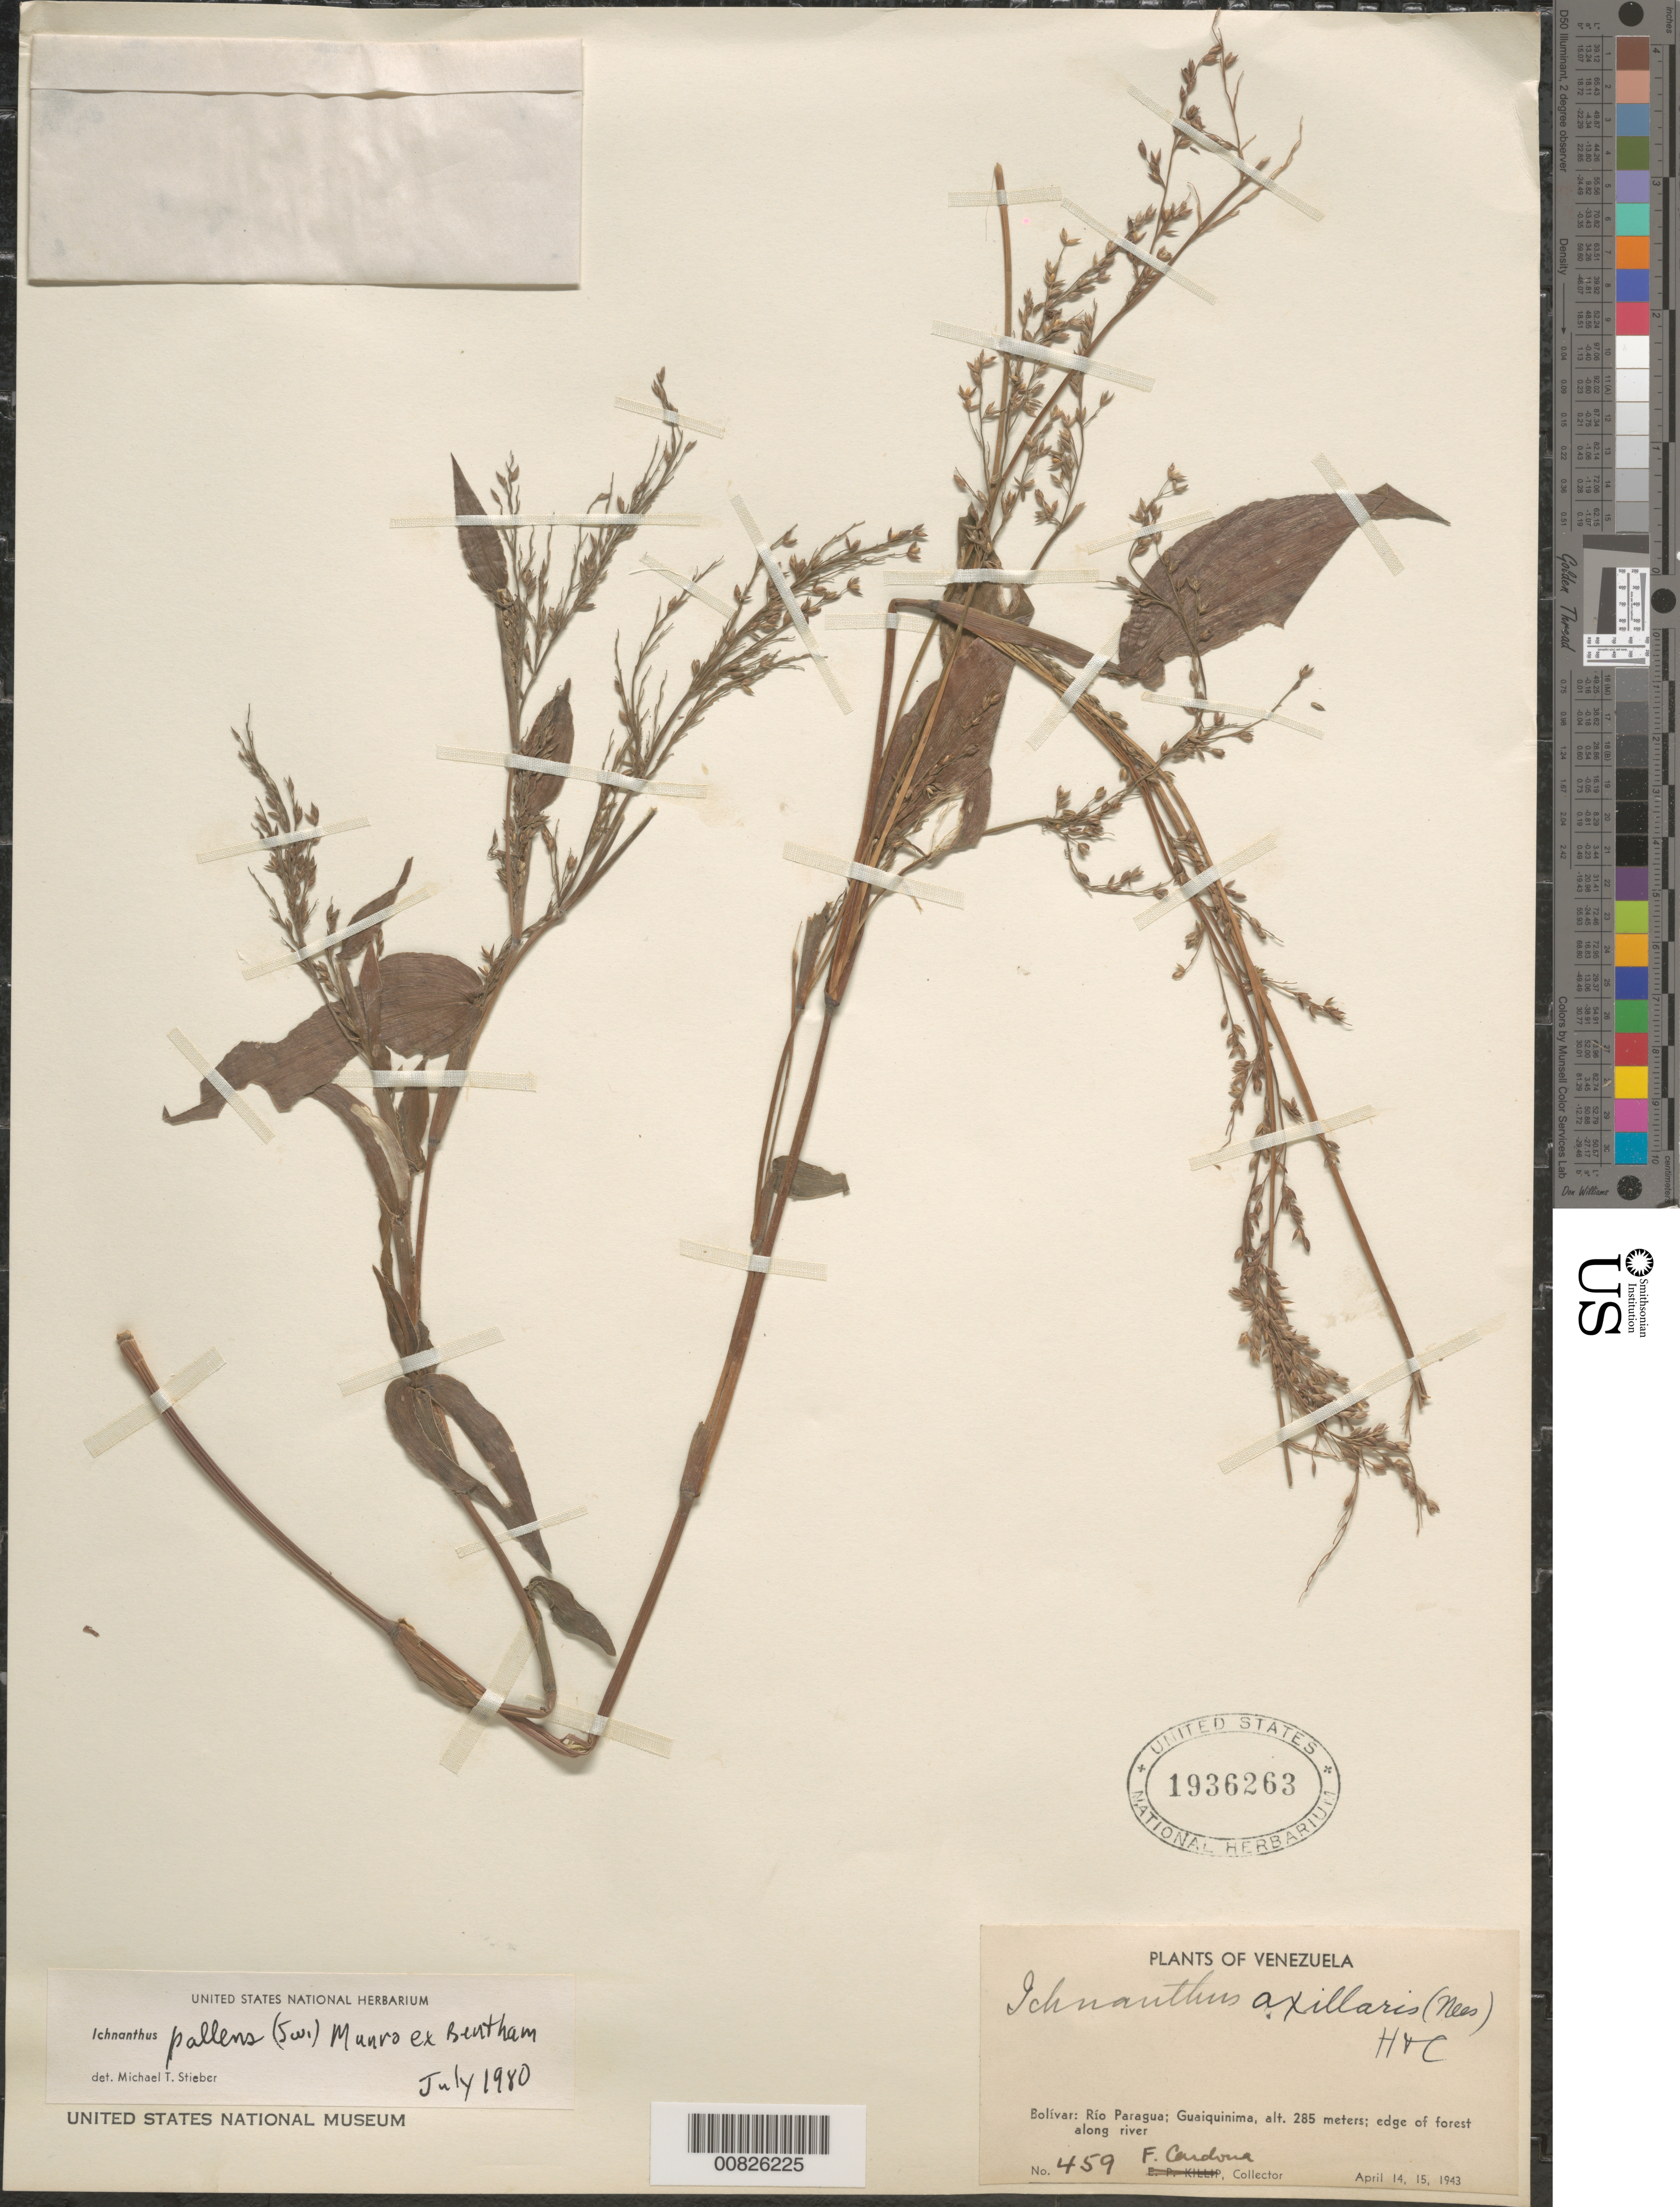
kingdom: Plantae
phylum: Tracheophyta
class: Liliopsida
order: Poales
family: Poaceae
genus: Ichnanthus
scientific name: Ichnanthus pallens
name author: (Sw.) Munro ex Benth.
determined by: Stieber, M. T.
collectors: F. Cardona Puig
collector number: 459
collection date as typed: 14-Apr-43 to 15-Apr-43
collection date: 1943-04-14/1943-04-15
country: Venezuela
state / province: Bolívar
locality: Río Paragua, Raudal Guaiquinima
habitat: Edge of forest along river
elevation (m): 285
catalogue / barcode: US 1936263